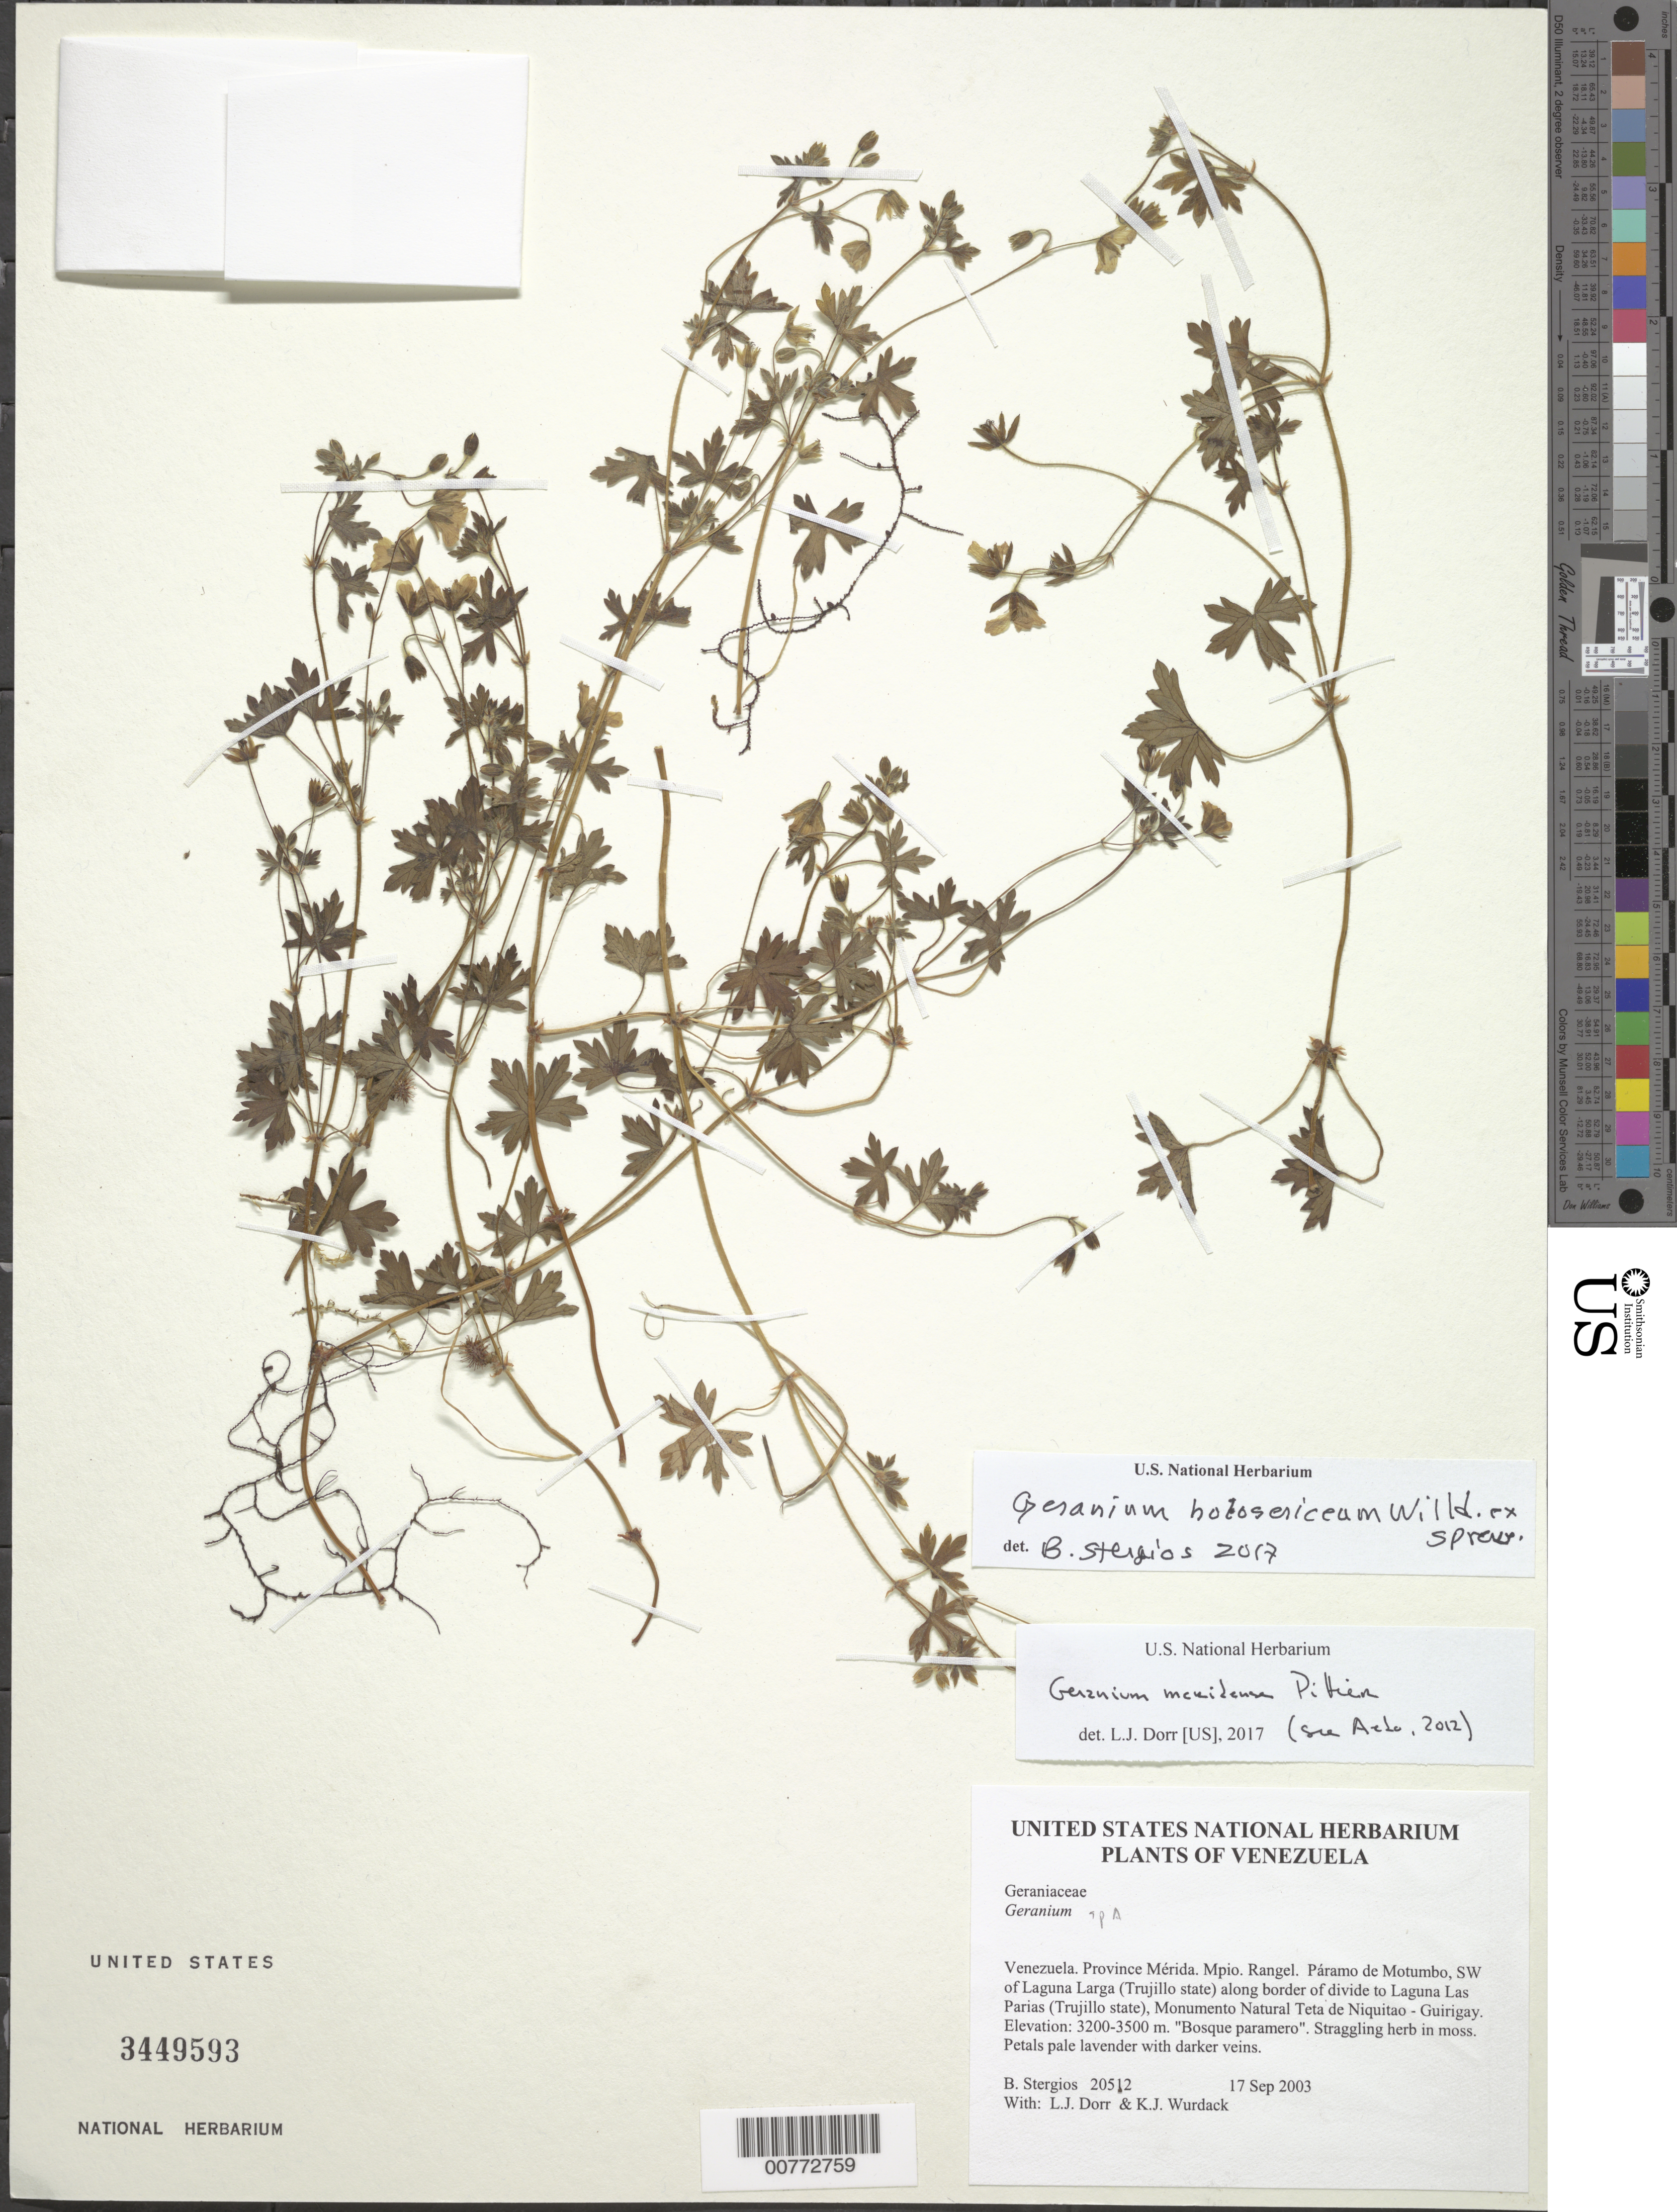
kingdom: Plantae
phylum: Tracheophyta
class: Magnoliopsida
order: Geraniales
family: Geraniaceae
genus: Geranium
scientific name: Geranium meridense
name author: Pittier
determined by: Dorr, L. J., (BOT), Smithsonian Institution - National Museum of Natural History (UNITED STATES)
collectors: B. G. Stergios, L. J. Dorr & K. Wurdack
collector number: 20512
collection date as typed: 17 Sep 2003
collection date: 2003-09-17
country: Venezuela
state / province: Mérida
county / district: Rangel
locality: Páramo de Motumbo, NW of Laguna Larga (Trujillo state), Monumento Natural Teta de Niquitao - Guirigay.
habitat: "Bosque paramero".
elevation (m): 3200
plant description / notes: PORT, US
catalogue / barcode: US 3449593